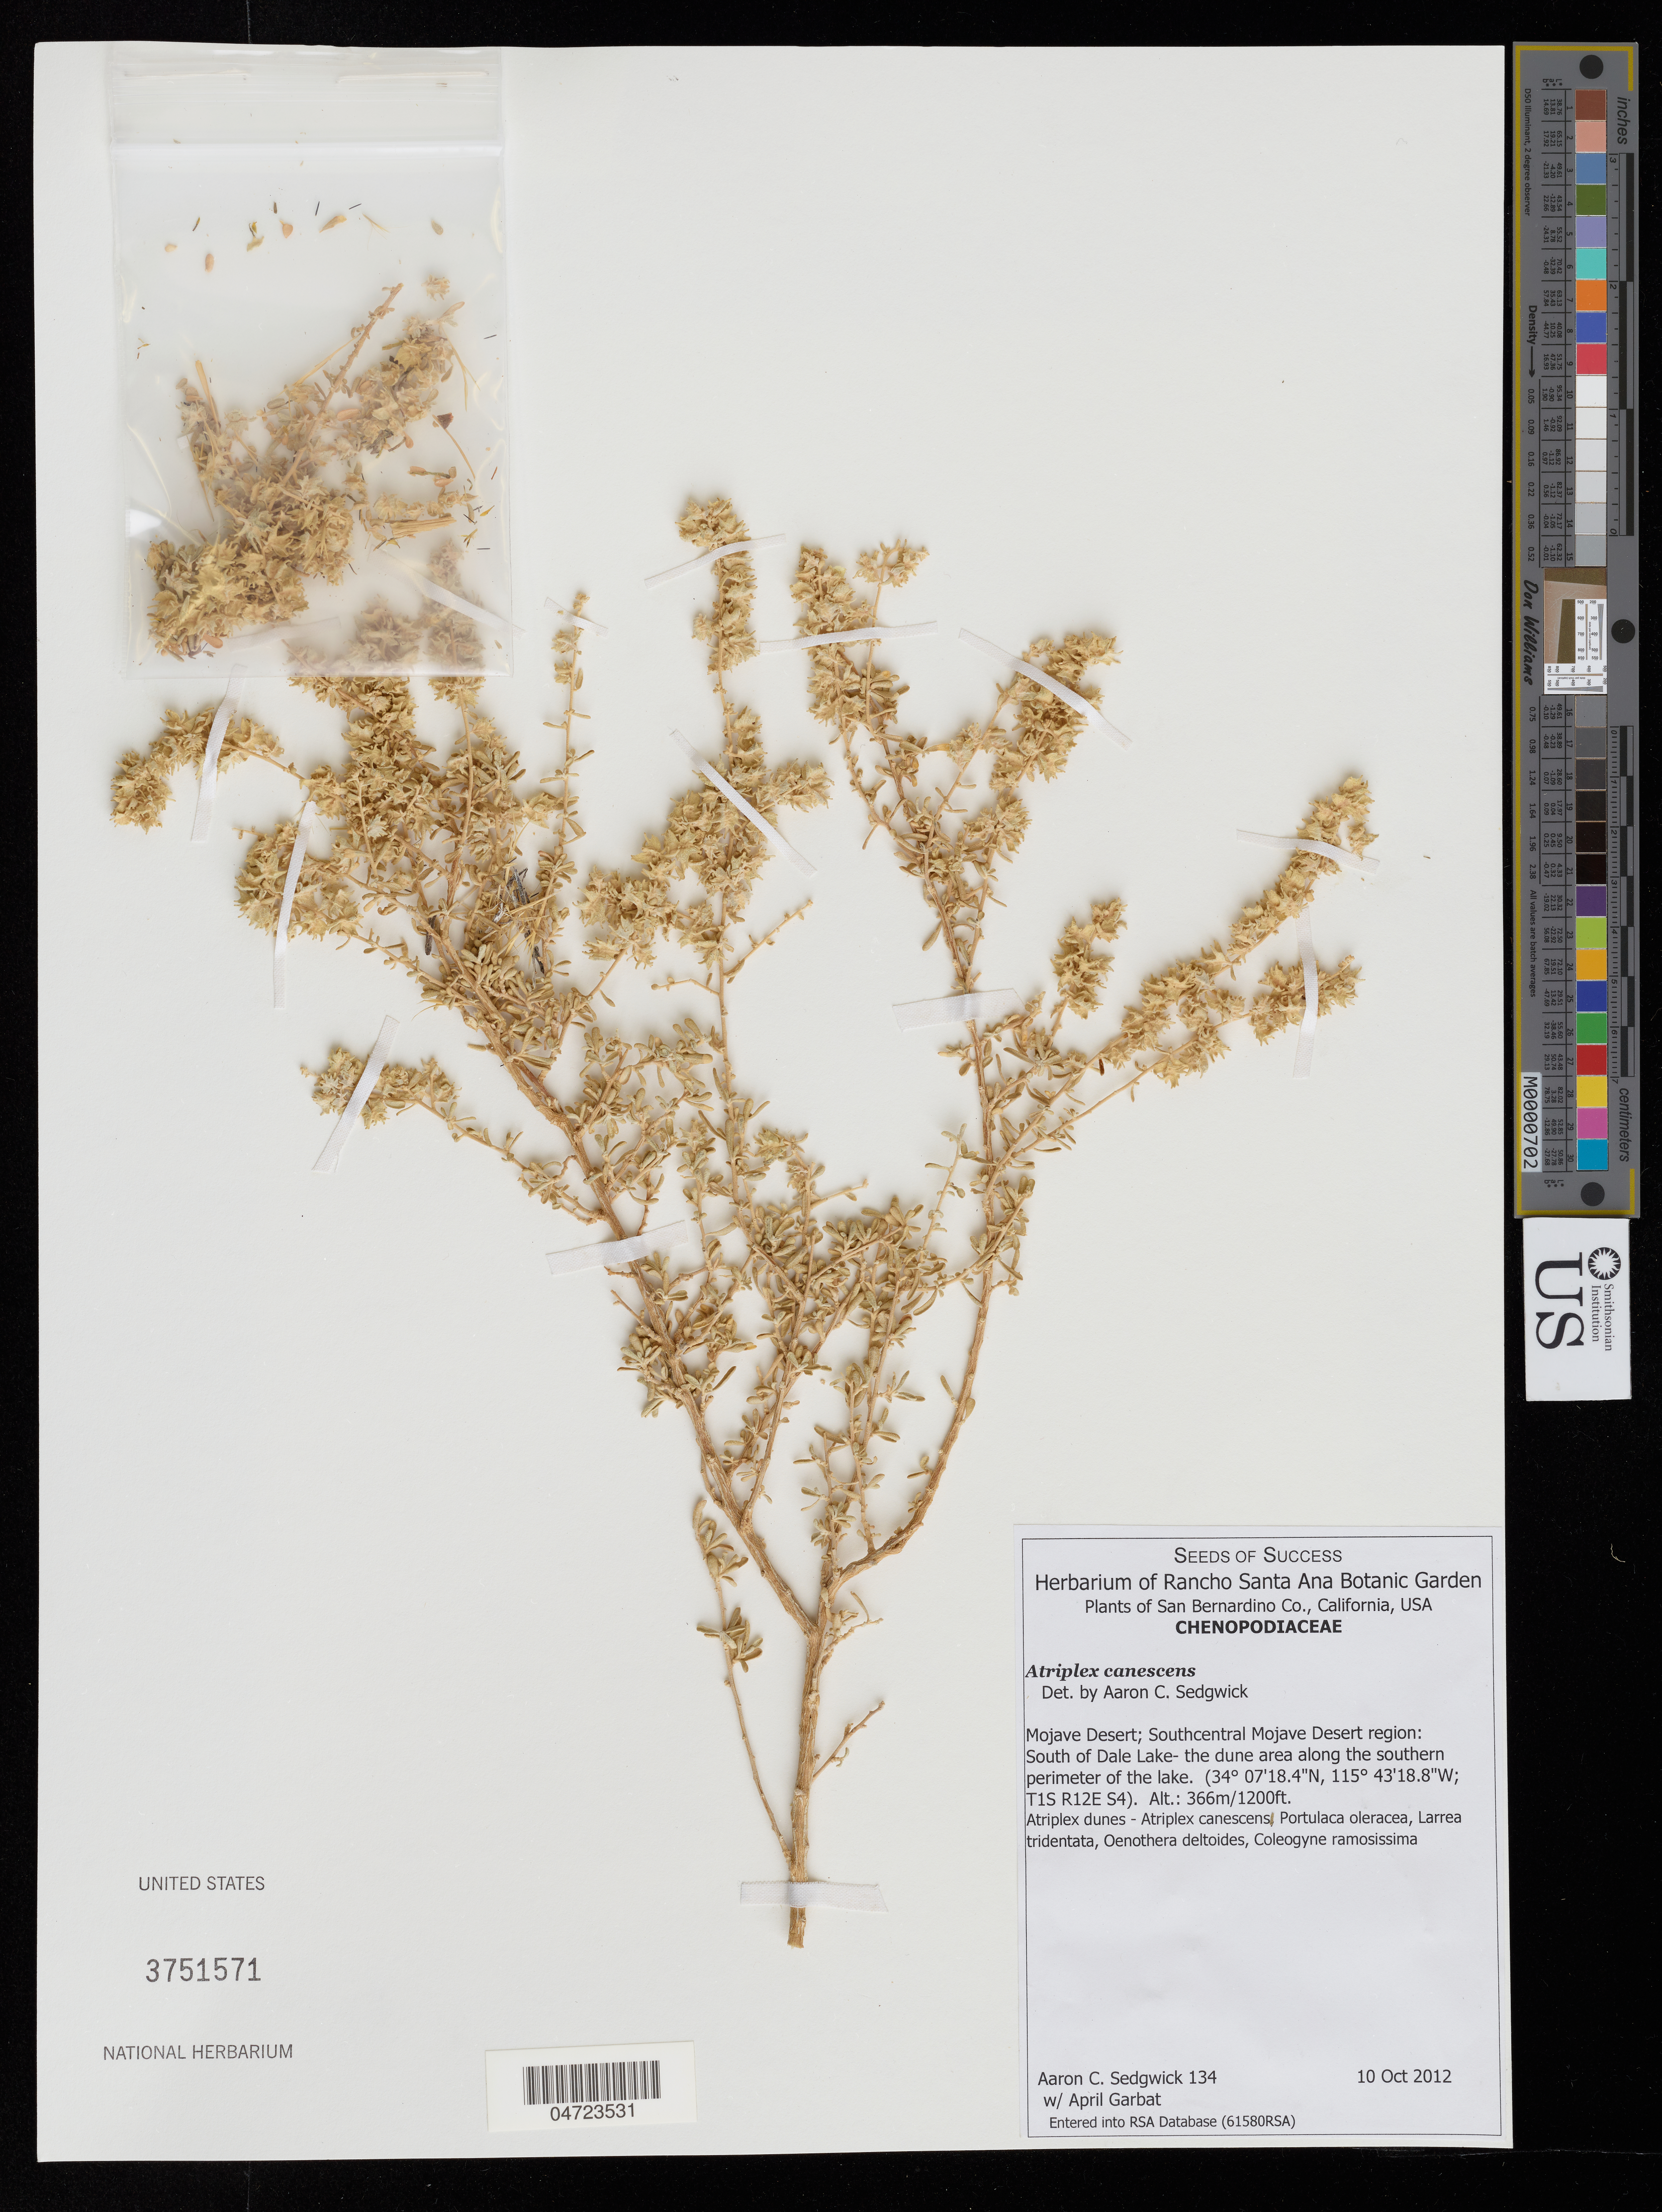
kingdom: Plantae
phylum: Tracheophyta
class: Magnoliopsida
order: Caryophyllales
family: Amaranthaceae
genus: Atriplex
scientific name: Atriplex canescens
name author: (Pursh) Nutt.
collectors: A. Sedgwick & A. Garbat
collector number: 134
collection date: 2012-10-10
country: United States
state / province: California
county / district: San Bernardino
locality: San Bernardino Co. Mojave Desert; Southcentral Mojave Desert region: South of Dale Lake- the dune area along the southern perimeter of the lake. (T1S R12E S4).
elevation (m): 366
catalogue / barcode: US 3751571